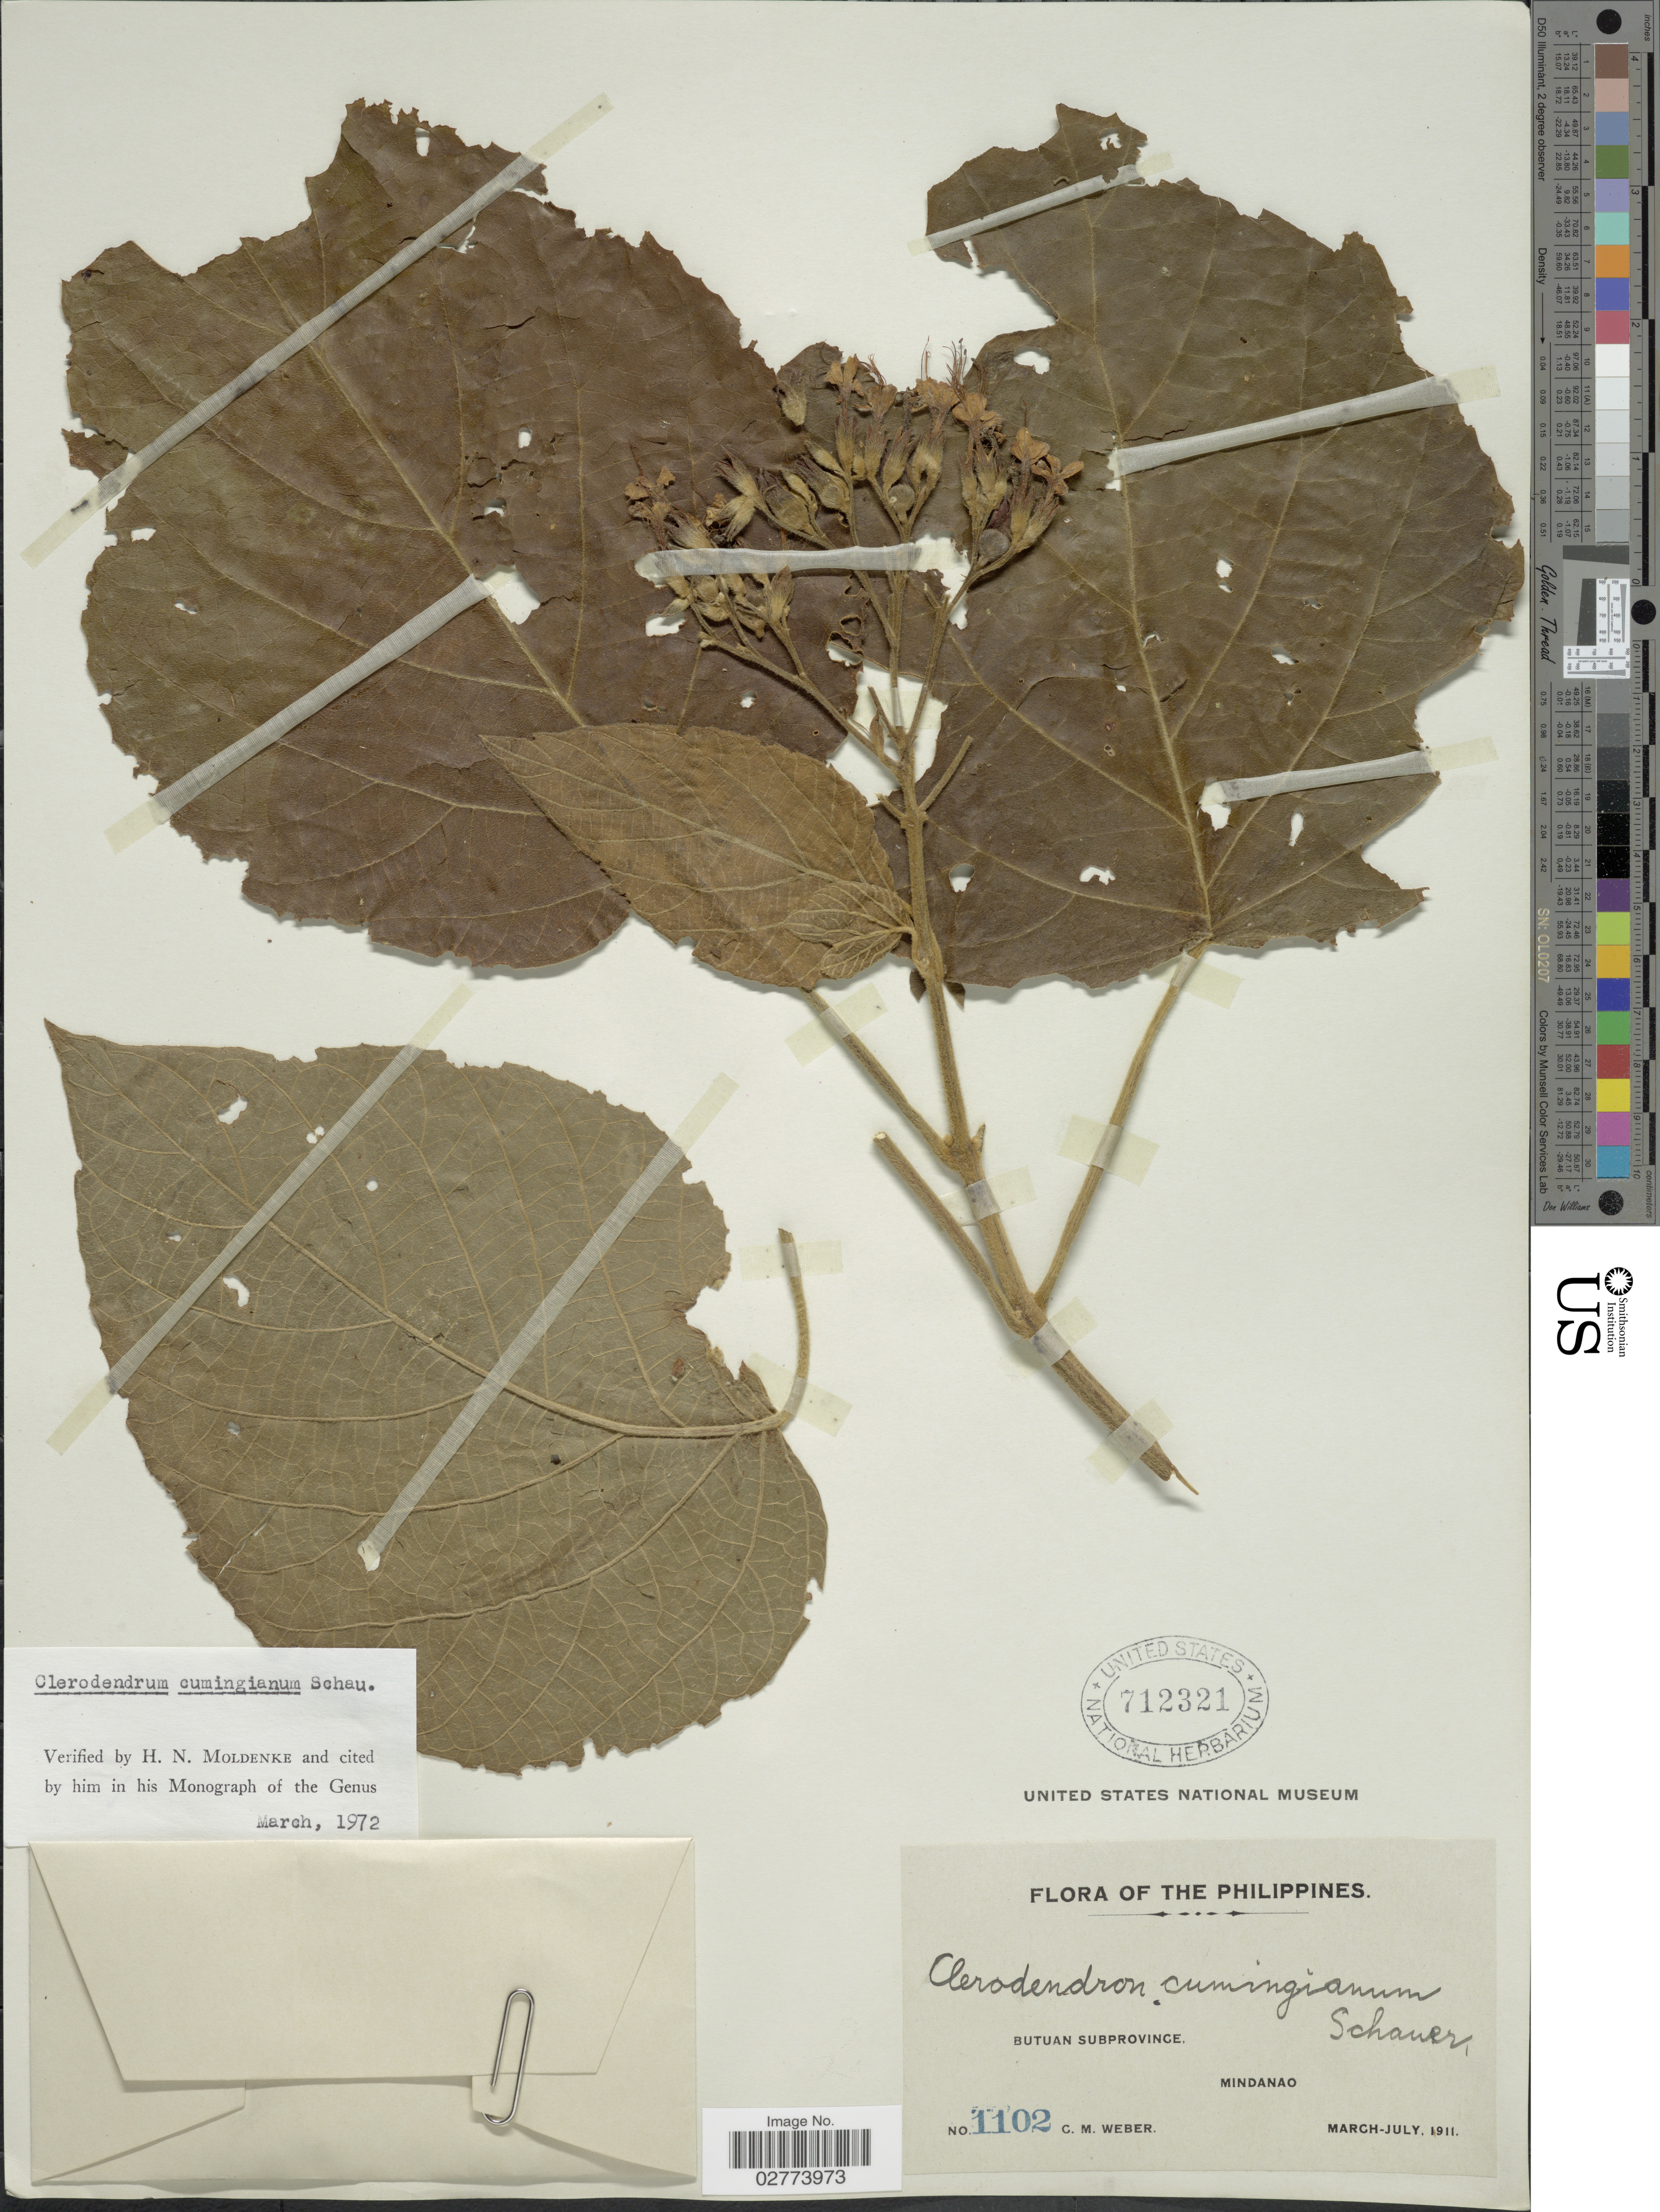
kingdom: Plantae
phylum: Tracheophyta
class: Magnoliopsida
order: Lamiales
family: Lamiaceae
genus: Clerodendrum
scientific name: Clerodendrum cumingianum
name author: Schauer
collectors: C. M. Weber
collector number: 1102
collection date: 1911-03/1911-07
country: Philippines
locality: Butuan Subprovince, Mindanao.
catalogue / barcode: US 712321